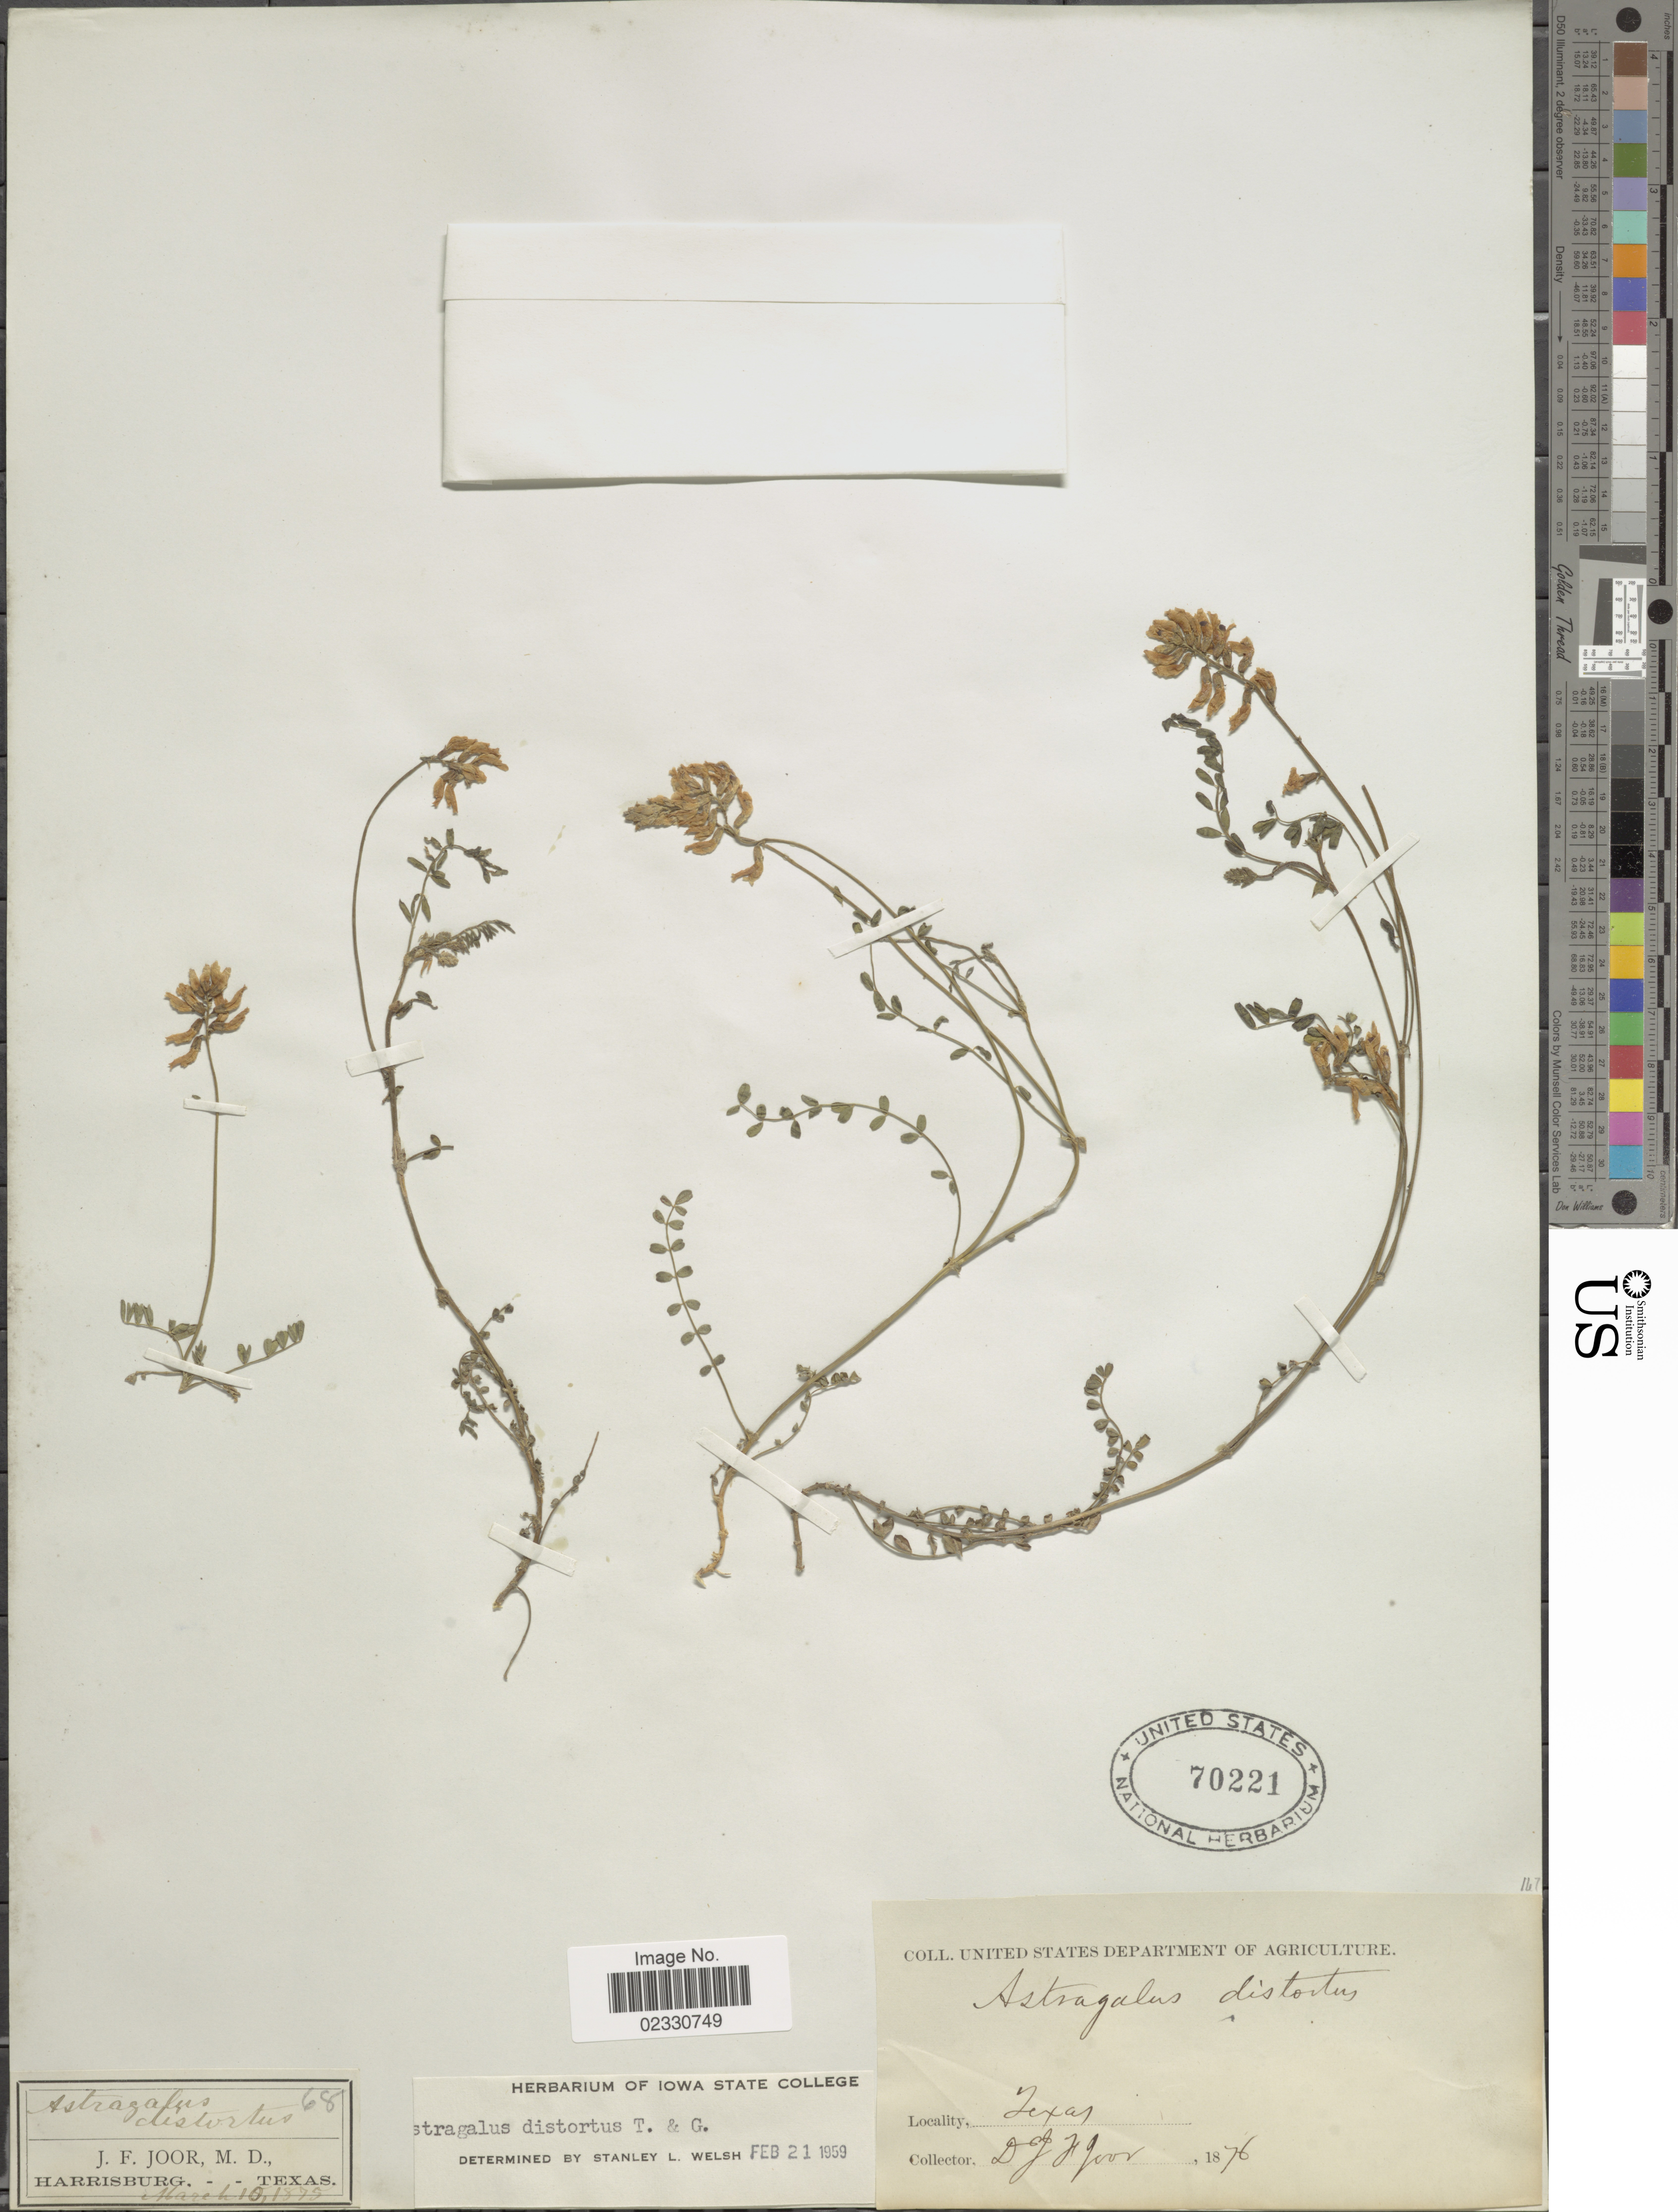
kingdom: Plantae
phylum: Tracheophyta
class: Magnoliopsida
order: Fabales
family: Fabaceae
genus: Astragalus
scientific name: Astragalus distortus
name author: Torr. & A. Gray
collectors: J. F. Joor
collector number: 68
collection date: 1876-03-10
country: United States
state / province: Texas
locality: Harrisburg.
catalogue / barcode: US 70221